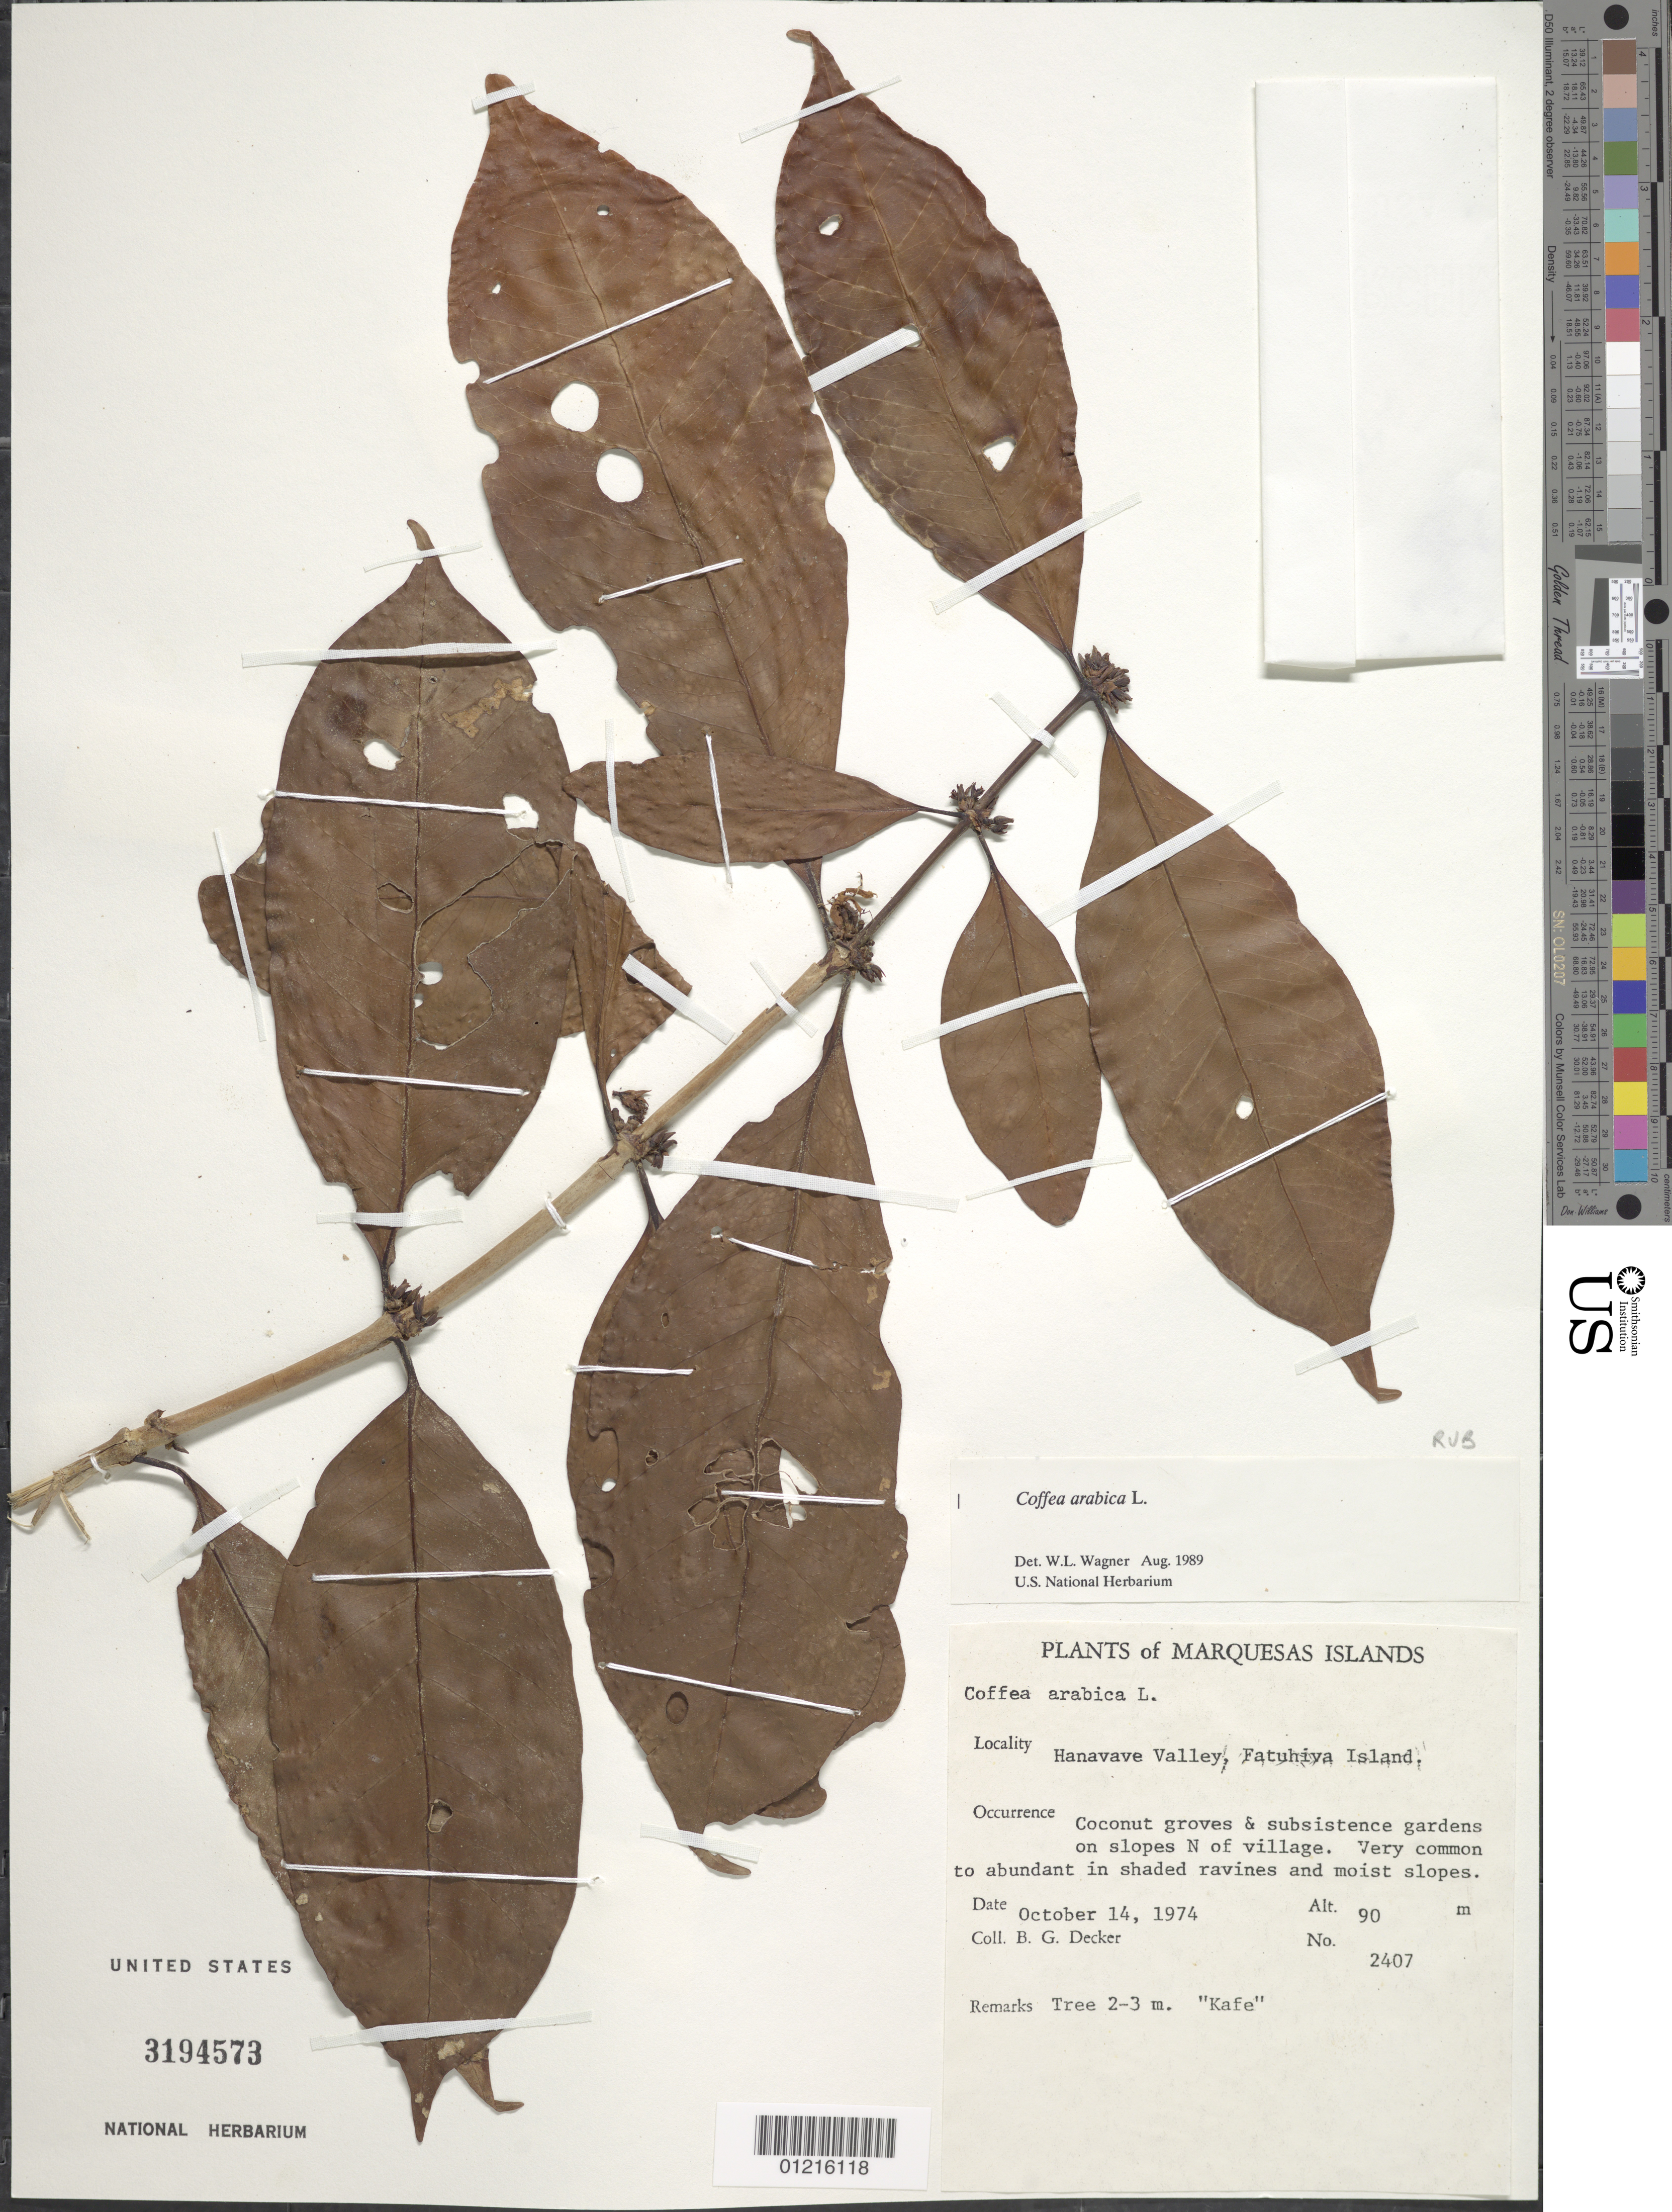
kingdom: Plantae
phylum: Tracheophyta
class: Magnoliopsida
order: Gentianales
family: Rubiaceae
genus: Coffea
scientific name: Coffea arabica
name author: L.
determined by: Wagner, W. L., (BOT), Smithsonian Institution - National Museum of Natural History (UNITED STATES)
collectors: B. G. Decker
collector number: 2407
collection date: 1974-10-14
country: French Polynesia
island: Fatu Hiva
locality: Hanavave Valley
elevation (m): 90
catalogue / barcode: US 3194573